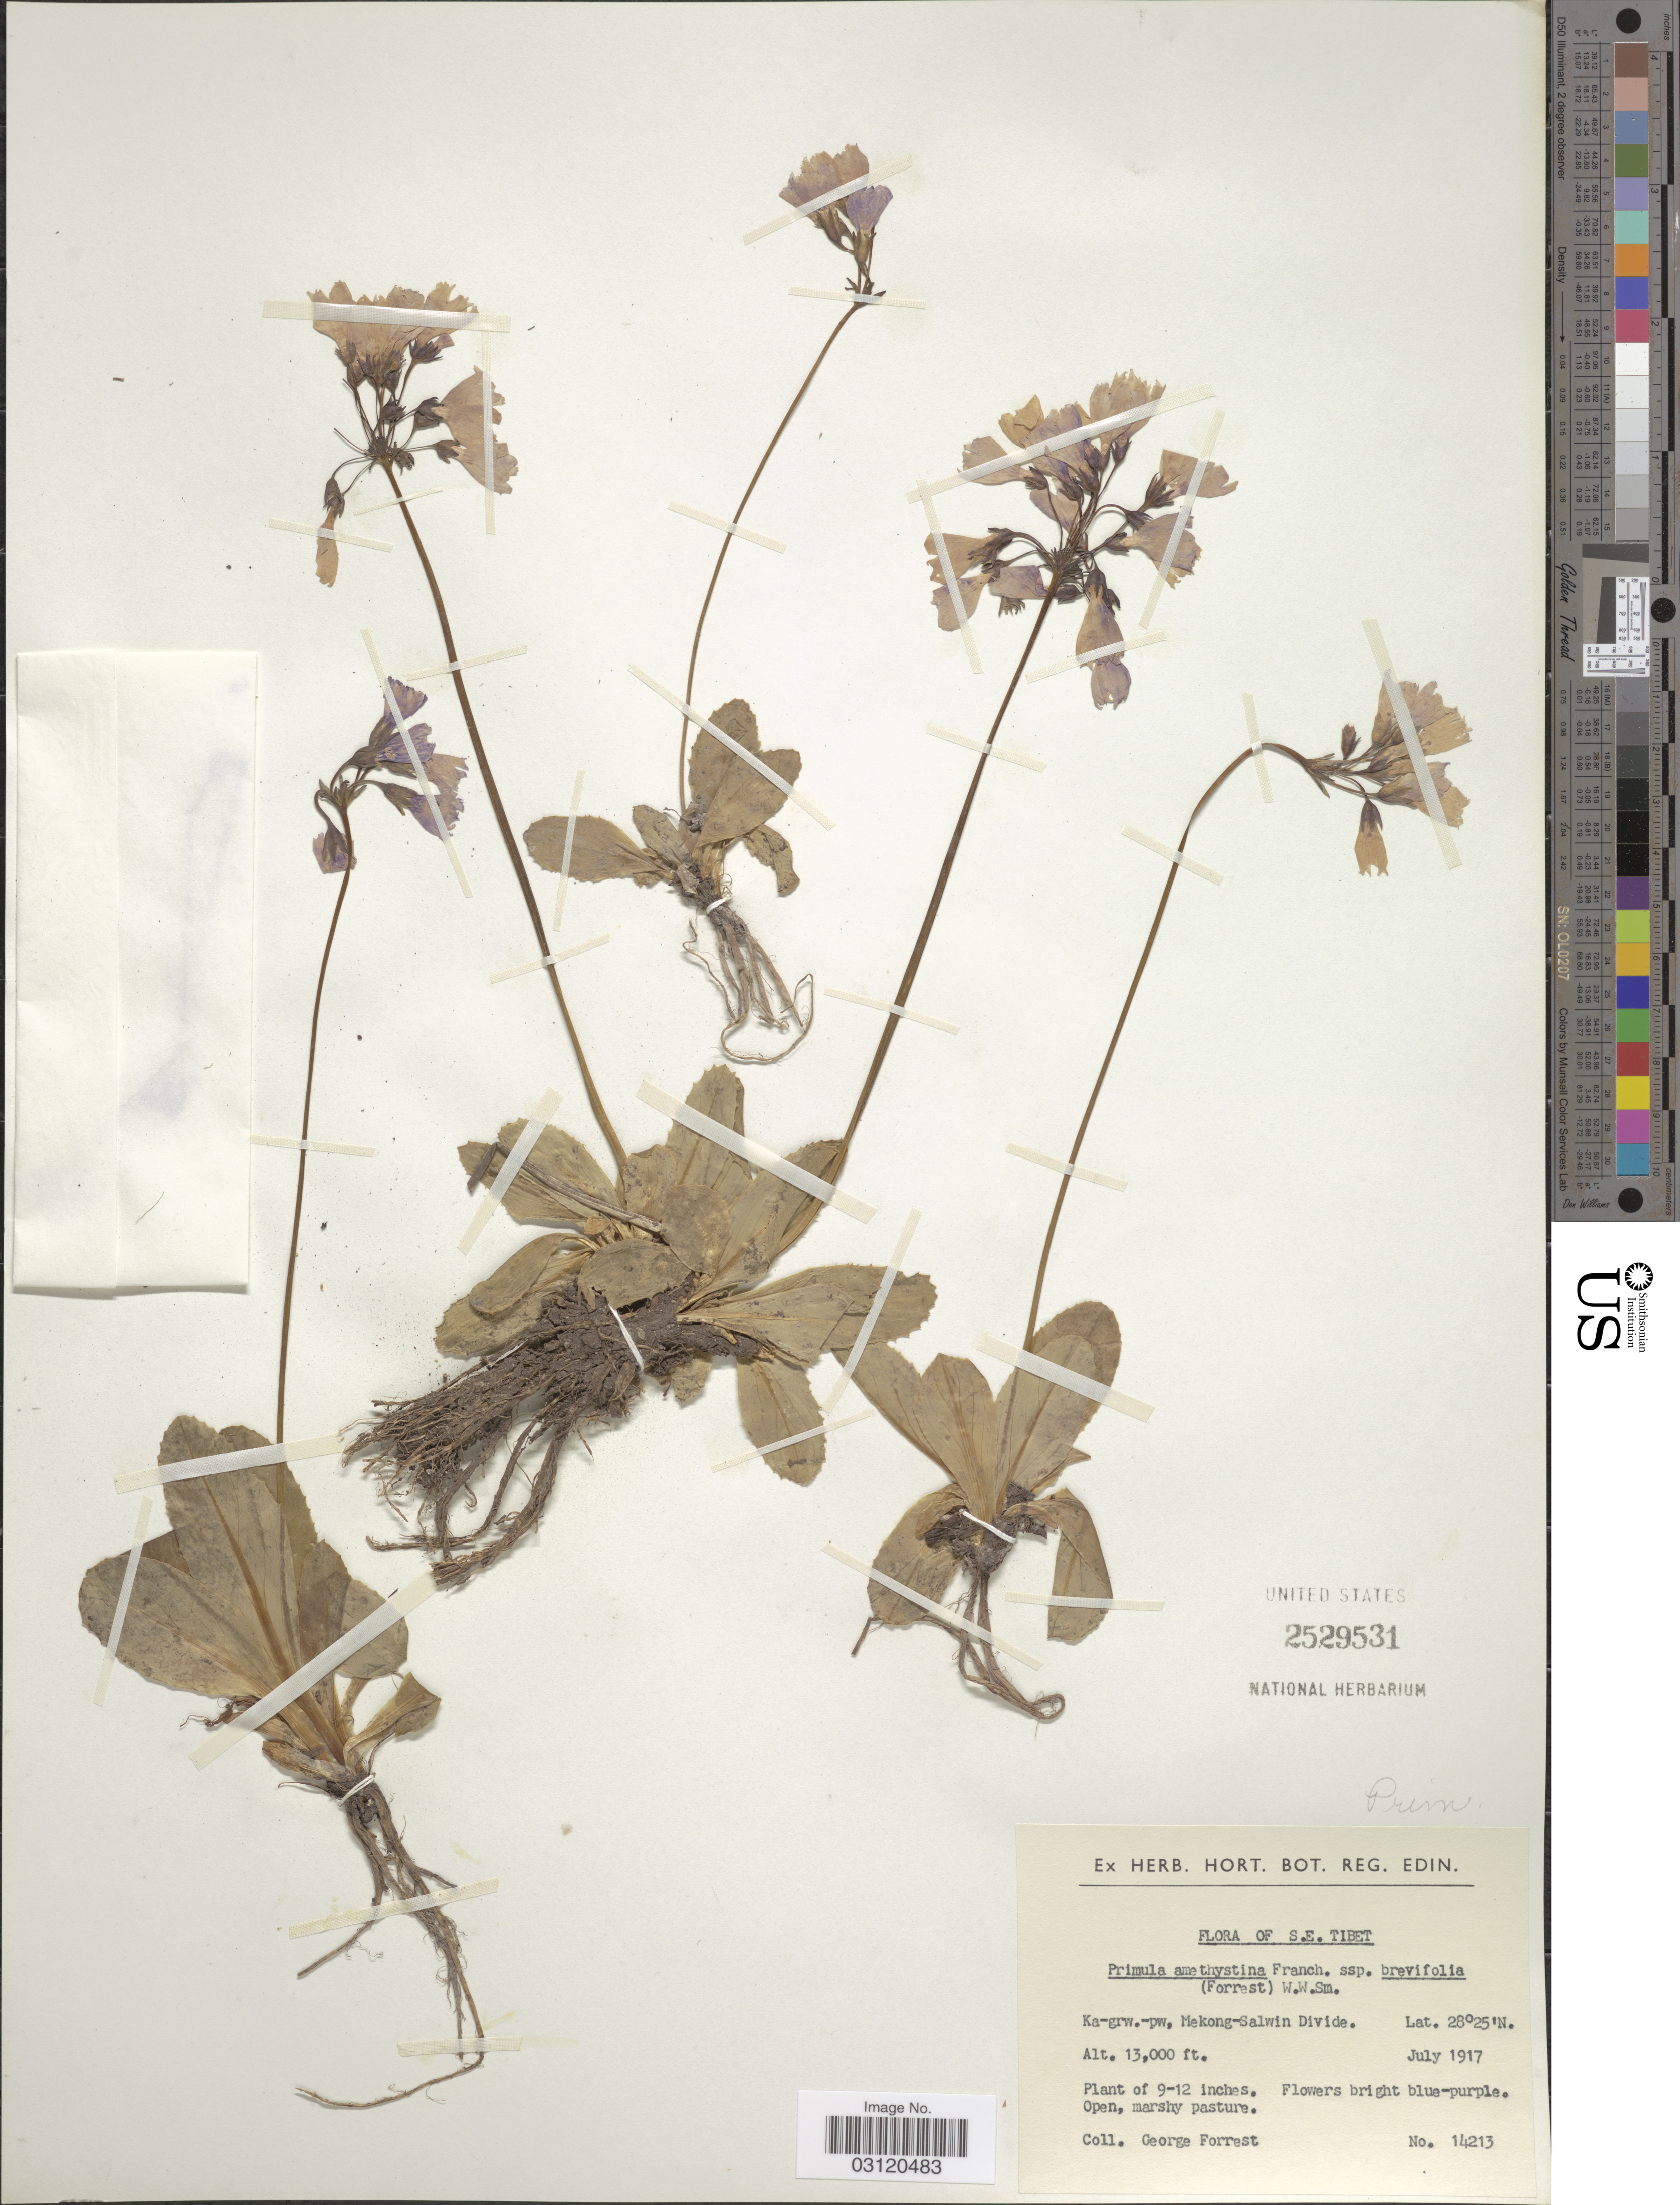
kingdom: Plantae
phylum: Tracheophyta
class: Magnoliopsida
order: Ericales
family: Primulaceae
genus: Primula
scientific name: Primula amethystina subsp. brevifolia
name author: (Forrest) W.W. Sm. & Forrest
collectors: G. Forrest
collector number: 14213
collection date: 1917-07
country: China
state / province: Xizang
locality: S.E. Tibet. Ka-grw.-pw. Mekong-Salwin Divide.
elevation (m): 3962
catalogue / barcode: US 2529531